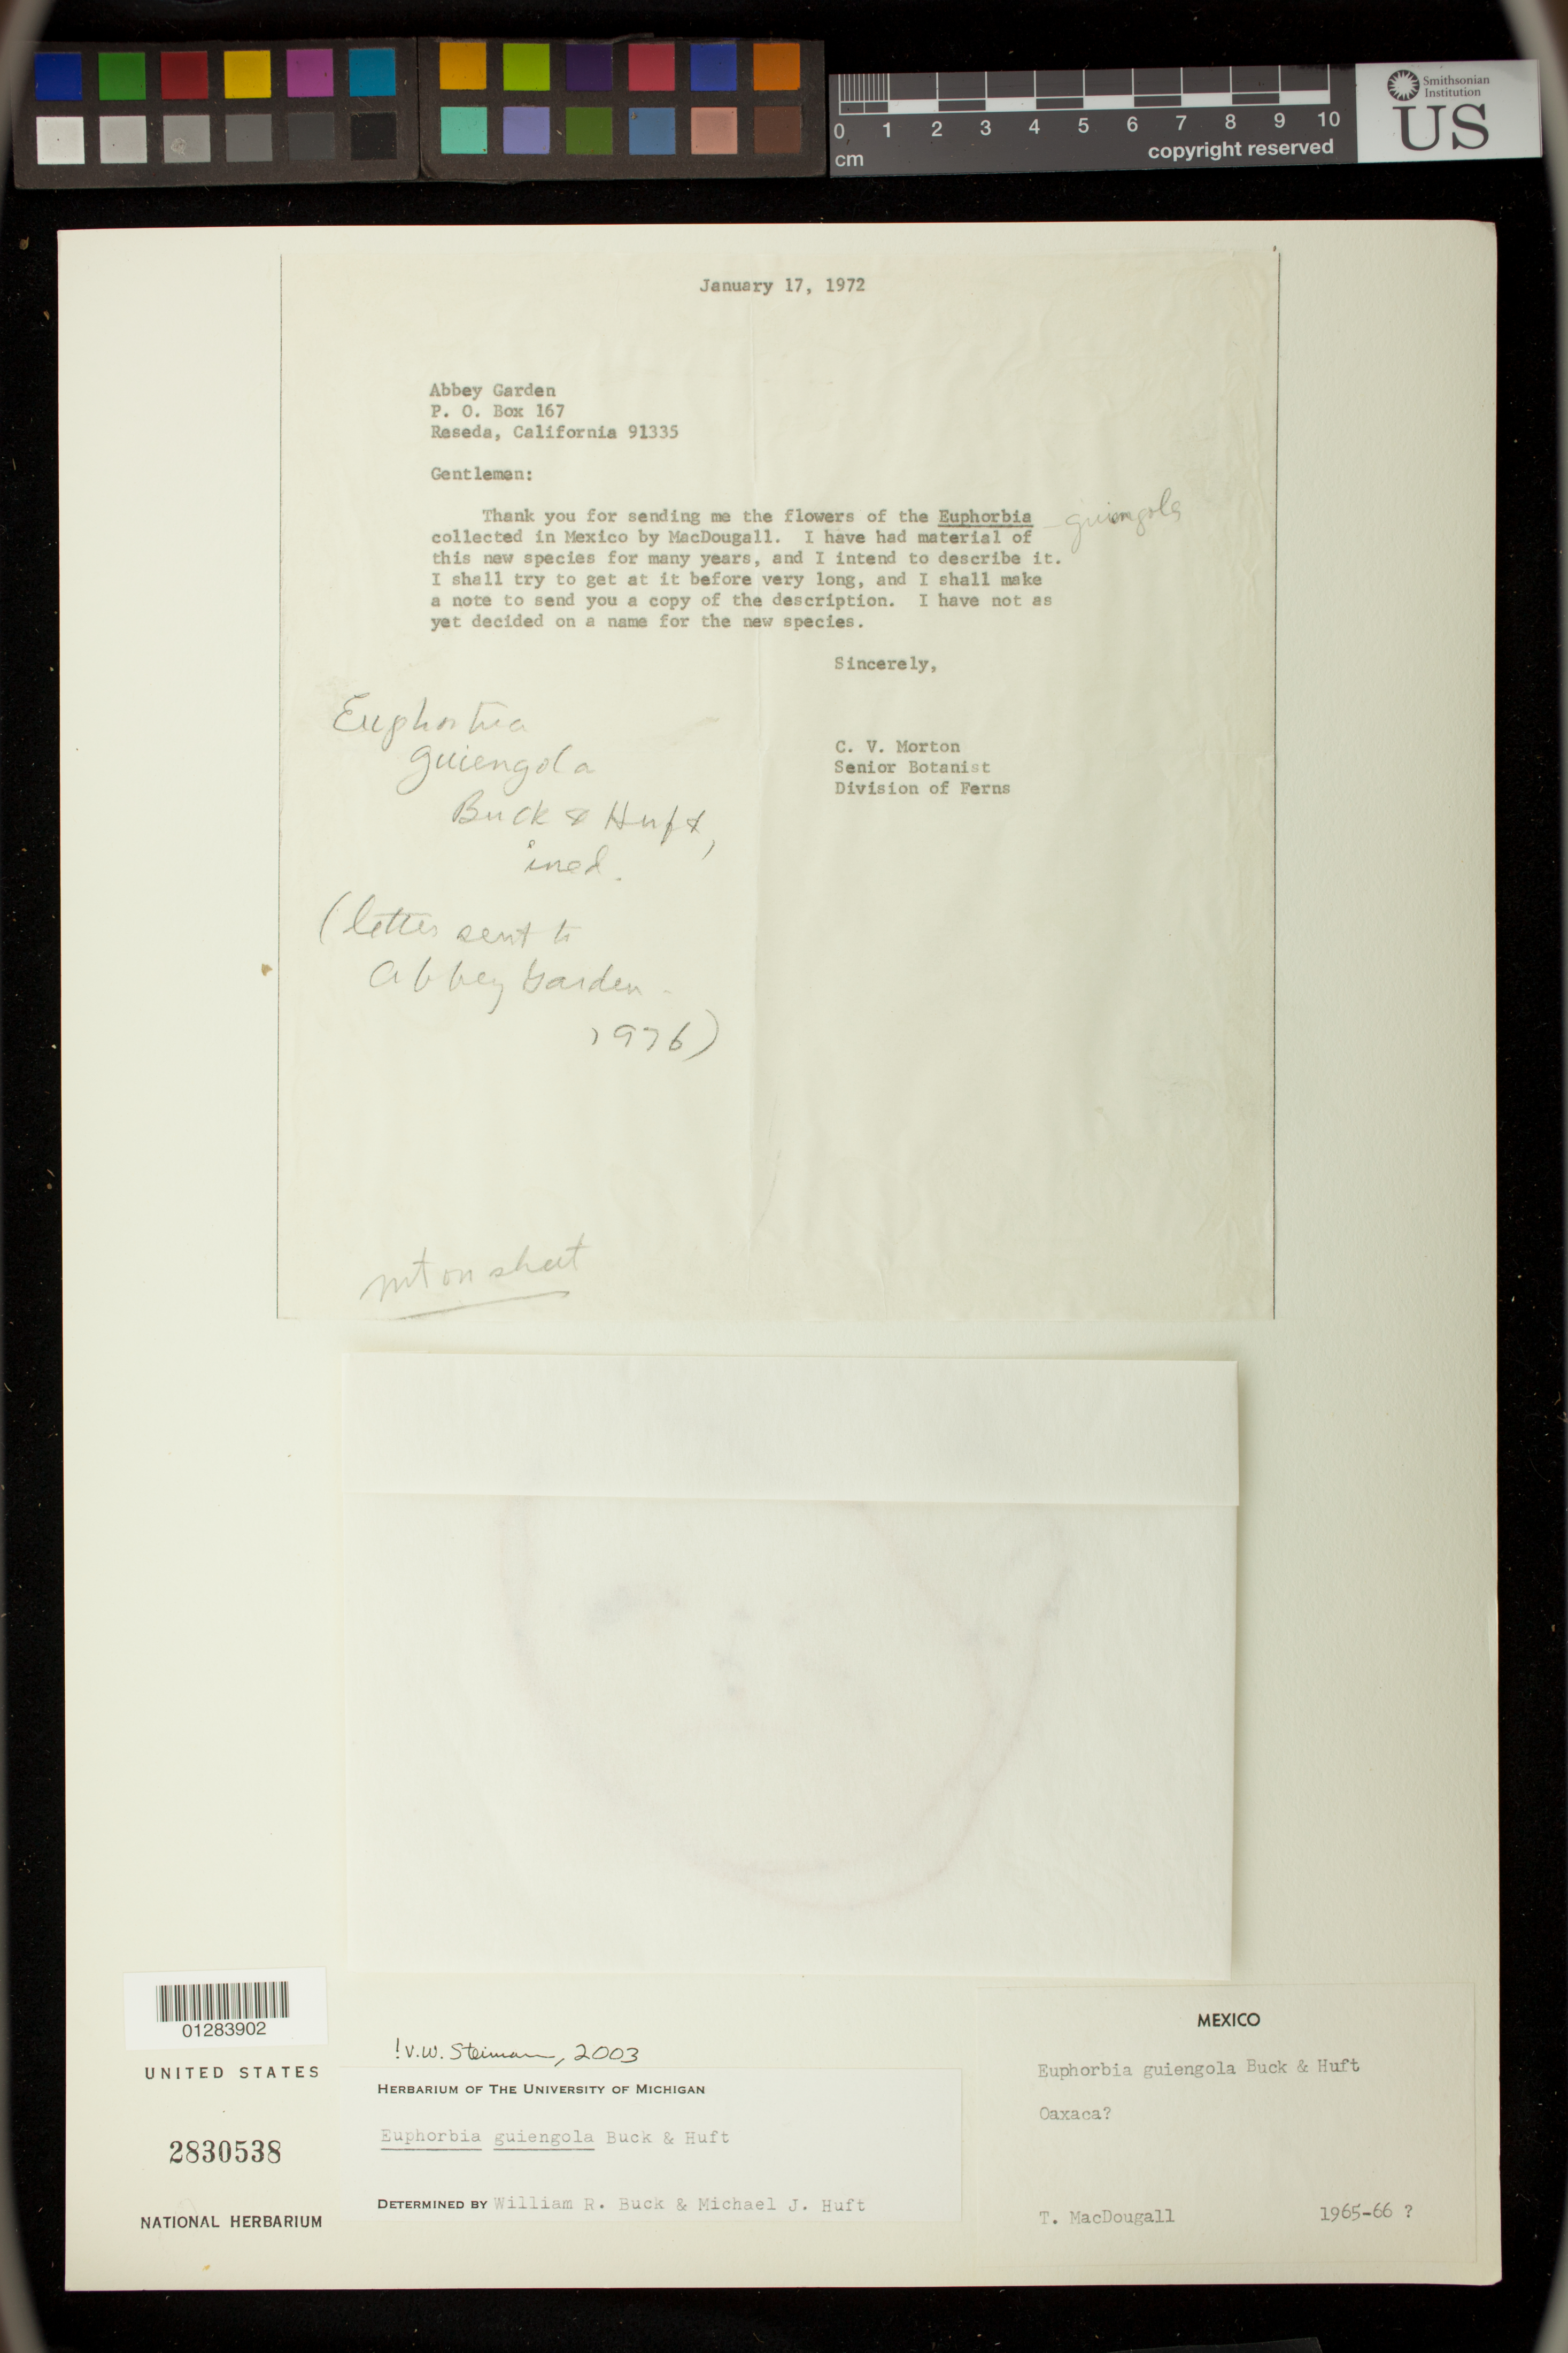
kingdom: Plantae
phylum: Tracheophyta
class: Magnoliopsida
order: Malpighiales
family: Euphorbiaceae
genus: Euphorbia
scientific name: Euphorbia guiengola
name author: W.R. Buck & Huft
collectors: T. B. MacDougall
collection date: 1965/1966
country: Mexico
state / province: Oaxaca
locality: Oaxaca?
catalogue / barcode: US 2830538